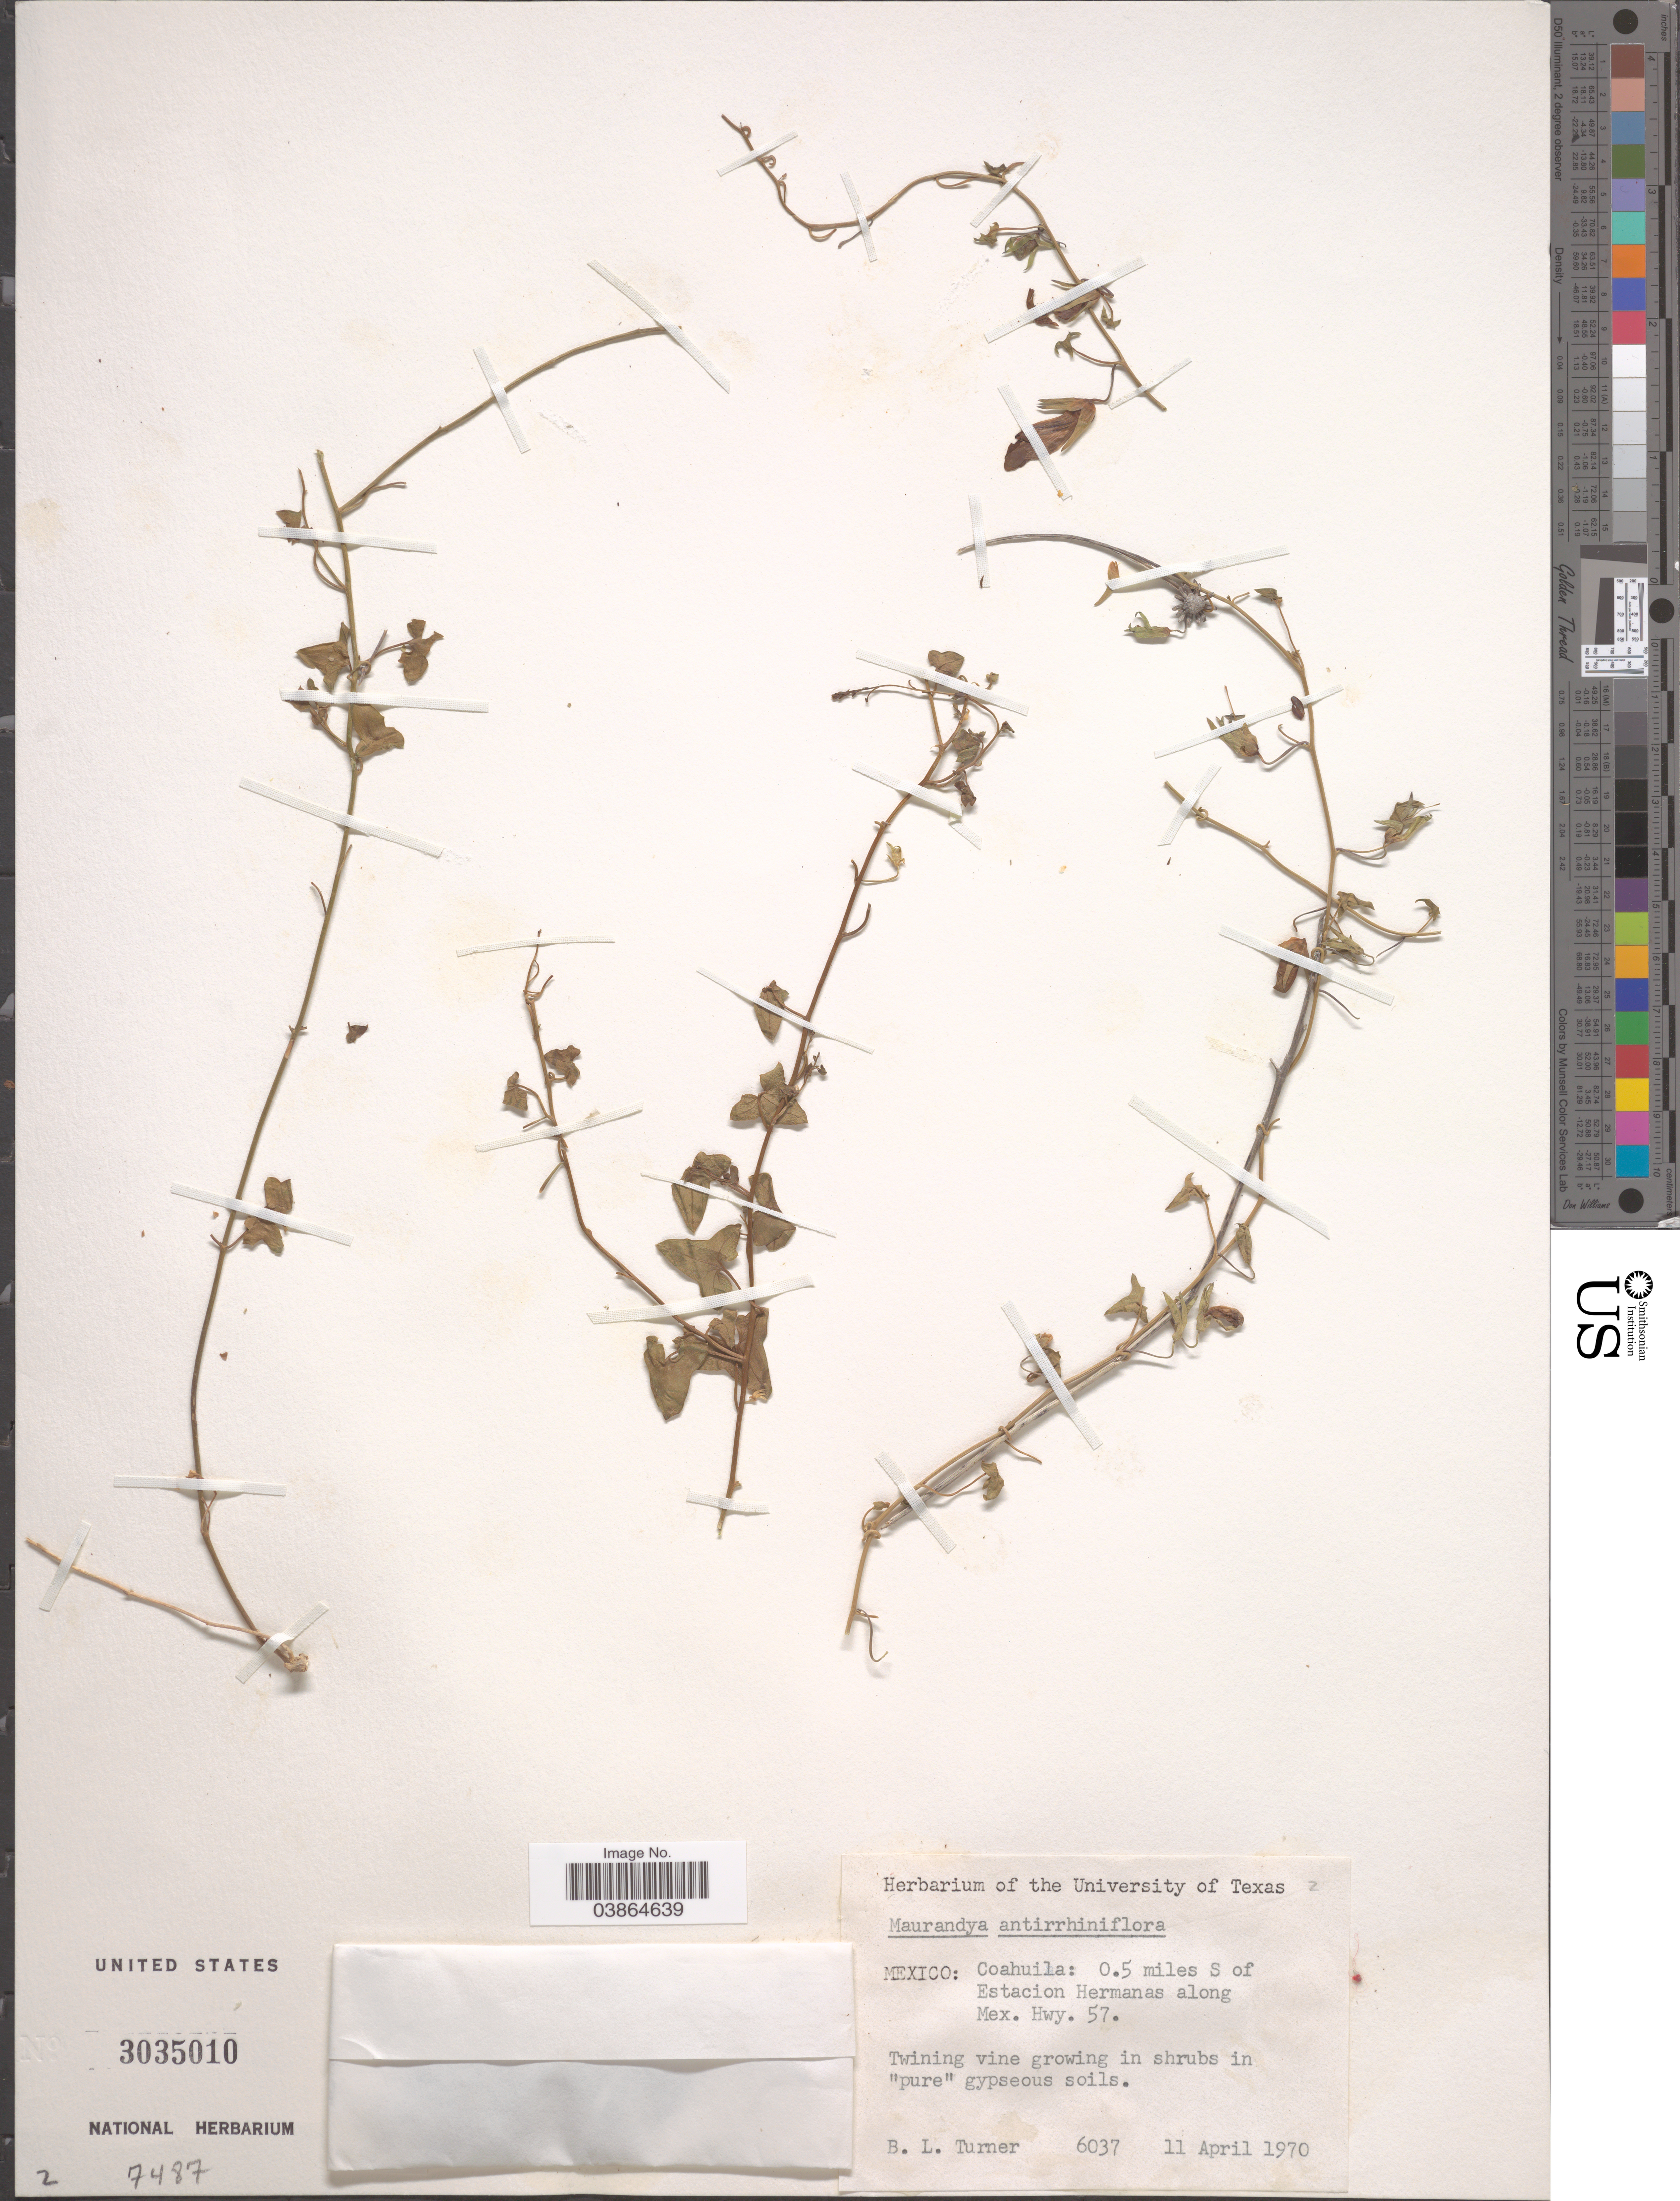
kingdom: Plantae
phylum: Tracheophyta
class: Magnoliopsida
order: Lamiales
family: Plantaginaceae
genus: Maurandya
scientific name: Maurandya antirrhiniflora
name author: Humb. & Bonpl. ex Willd.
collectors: B. L. Turner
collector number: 6037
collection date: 1970-04-11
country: Mexico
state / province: Coahuila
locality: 0.5 miles S of Estacion Hermanas along Mex. Hwy. 57.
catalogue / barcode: US 3035010